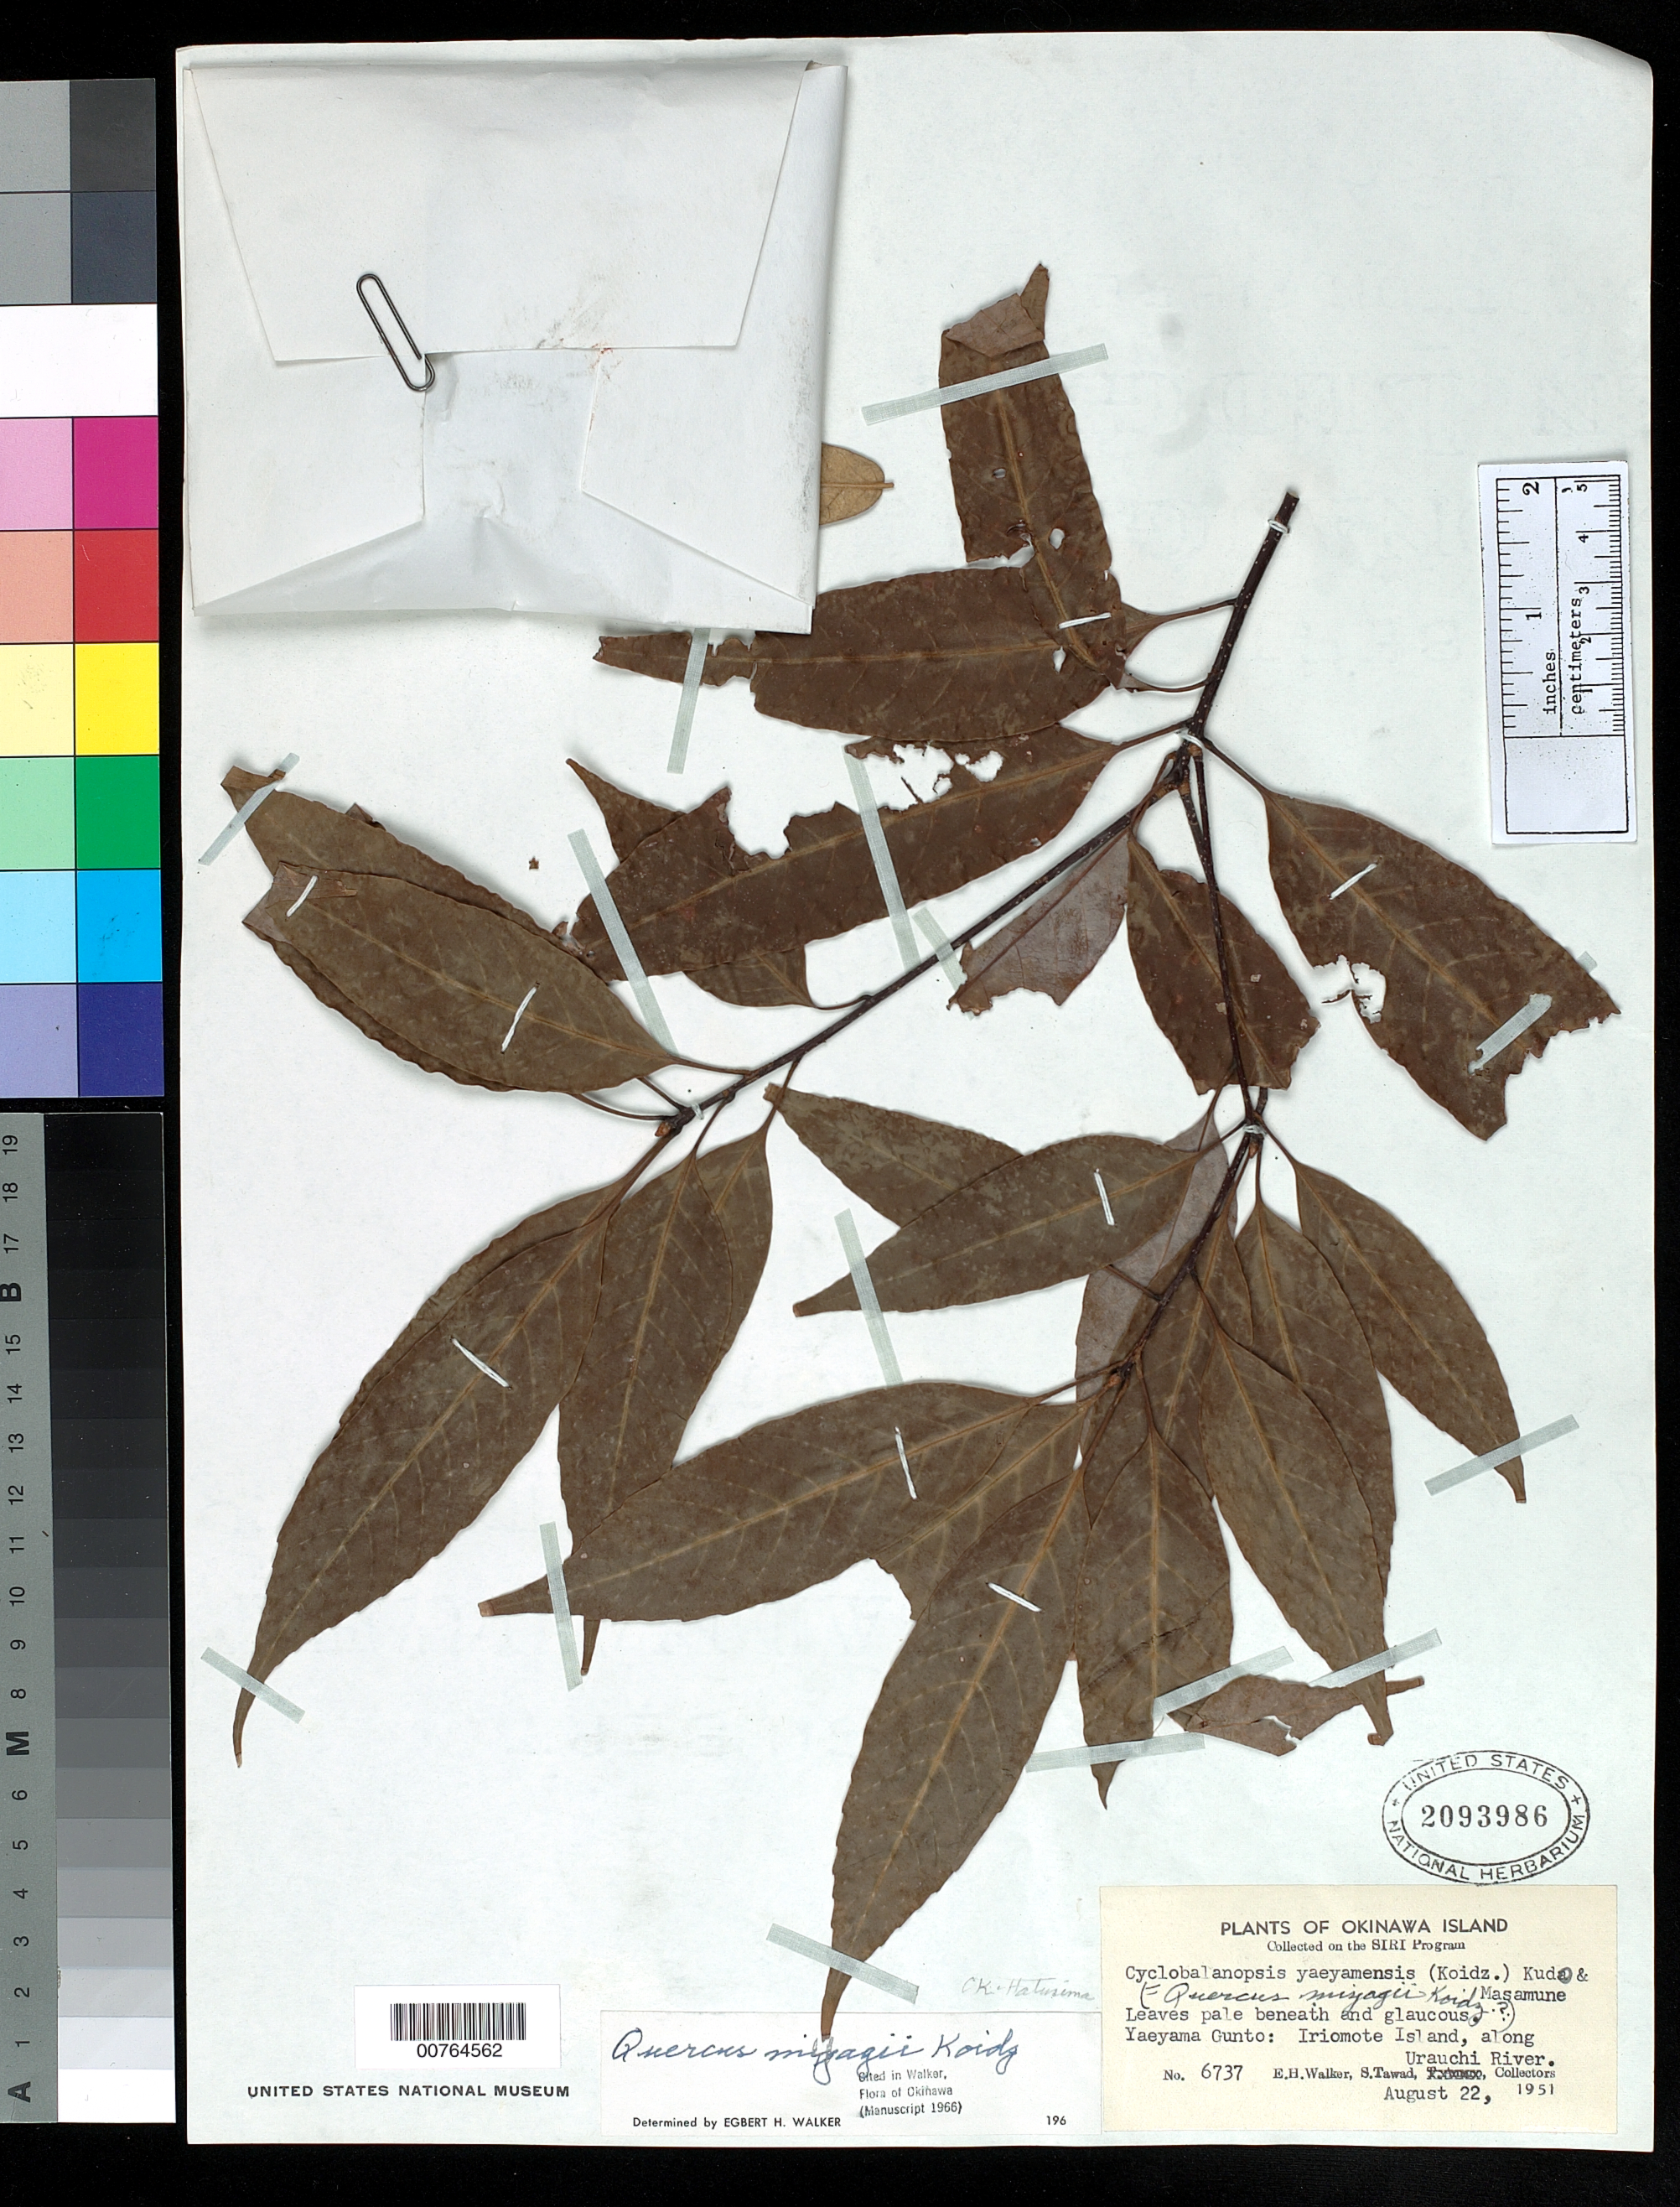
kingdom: Plantae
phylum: Tracheophyta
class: Magnoliopsida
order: Fagales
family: Fagaceae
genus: Quercus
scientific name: Quercus myagii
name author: Koidz.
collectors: E. H. Walker & S. Tawada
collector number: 6737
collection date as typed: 22 Aug 1951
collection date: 1951-08-22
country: Japan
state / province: Okinawa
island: Iriomote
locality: Yaeyama Gunto, along Urauchi River.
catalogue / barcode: US 2093986